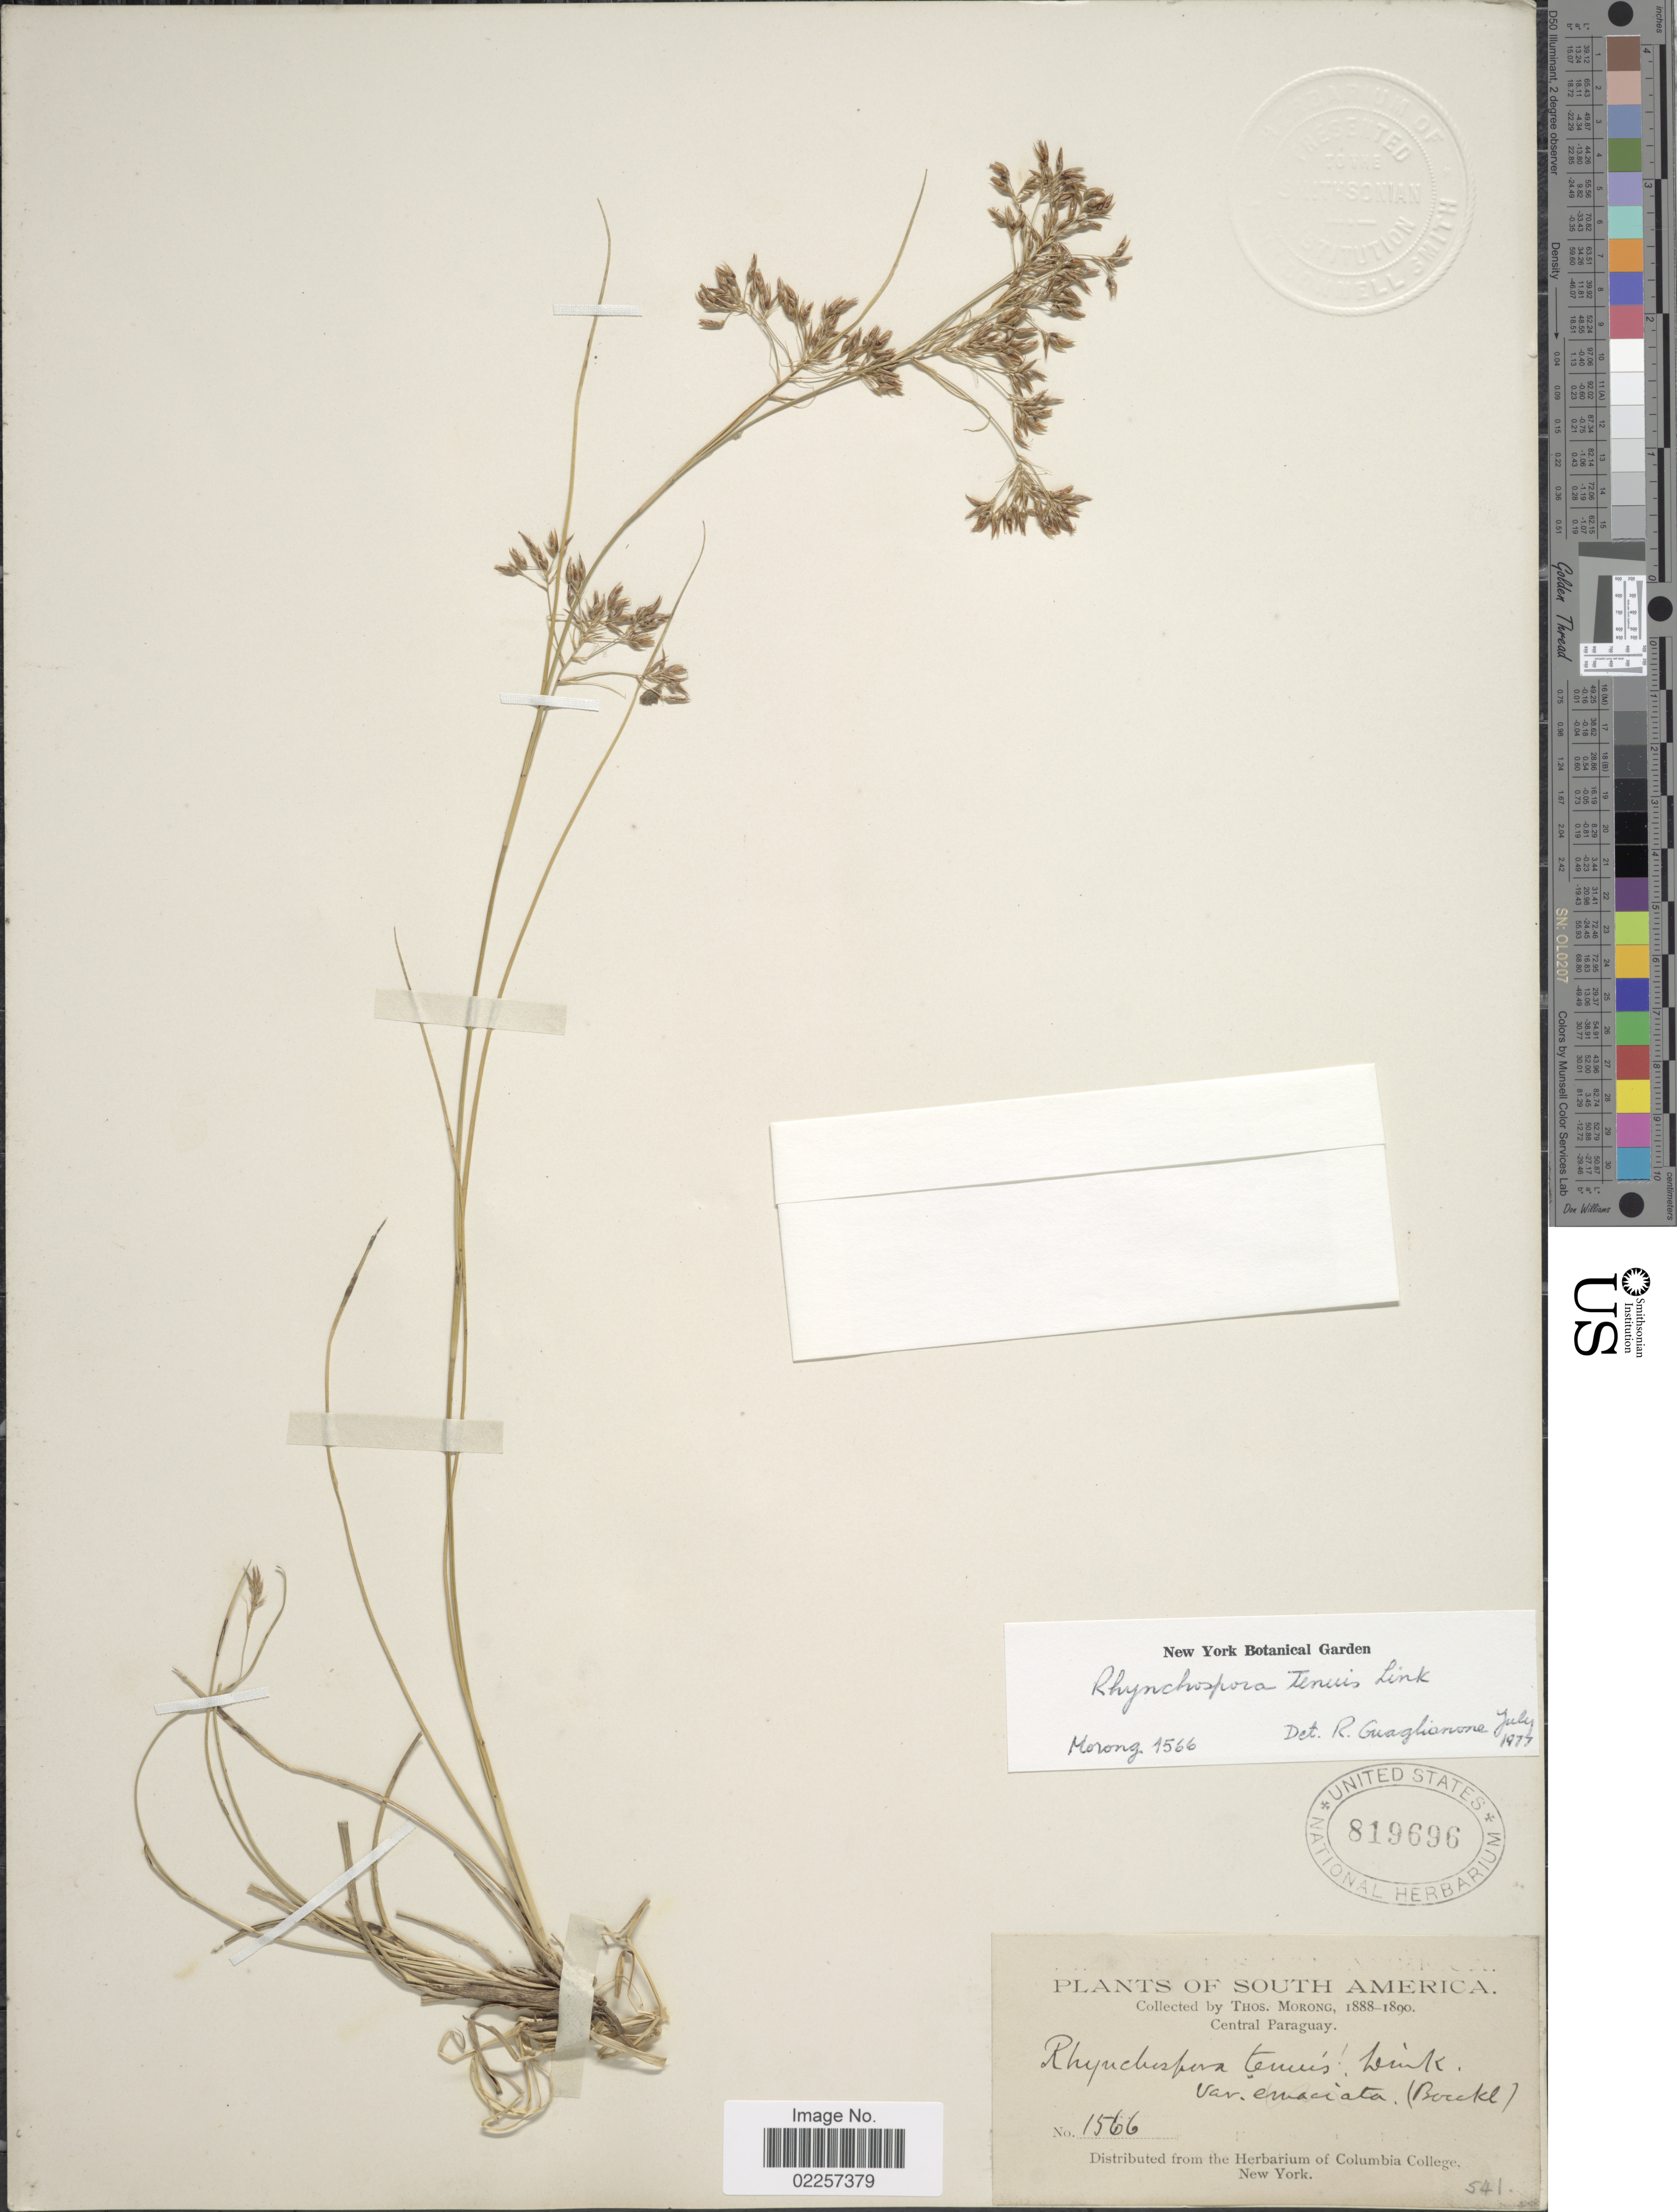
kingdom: Plantae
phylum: Tracheophyta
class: Liliopsida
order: Poales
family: Cyperaceae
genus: Rhynchospora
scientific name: Rhynchospora tenuis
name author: Link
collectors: ex herb. T. Morong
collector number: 1566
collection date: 1888/1890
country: Paraguay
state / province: Central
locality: Central Paraguay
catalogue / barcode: US 819696